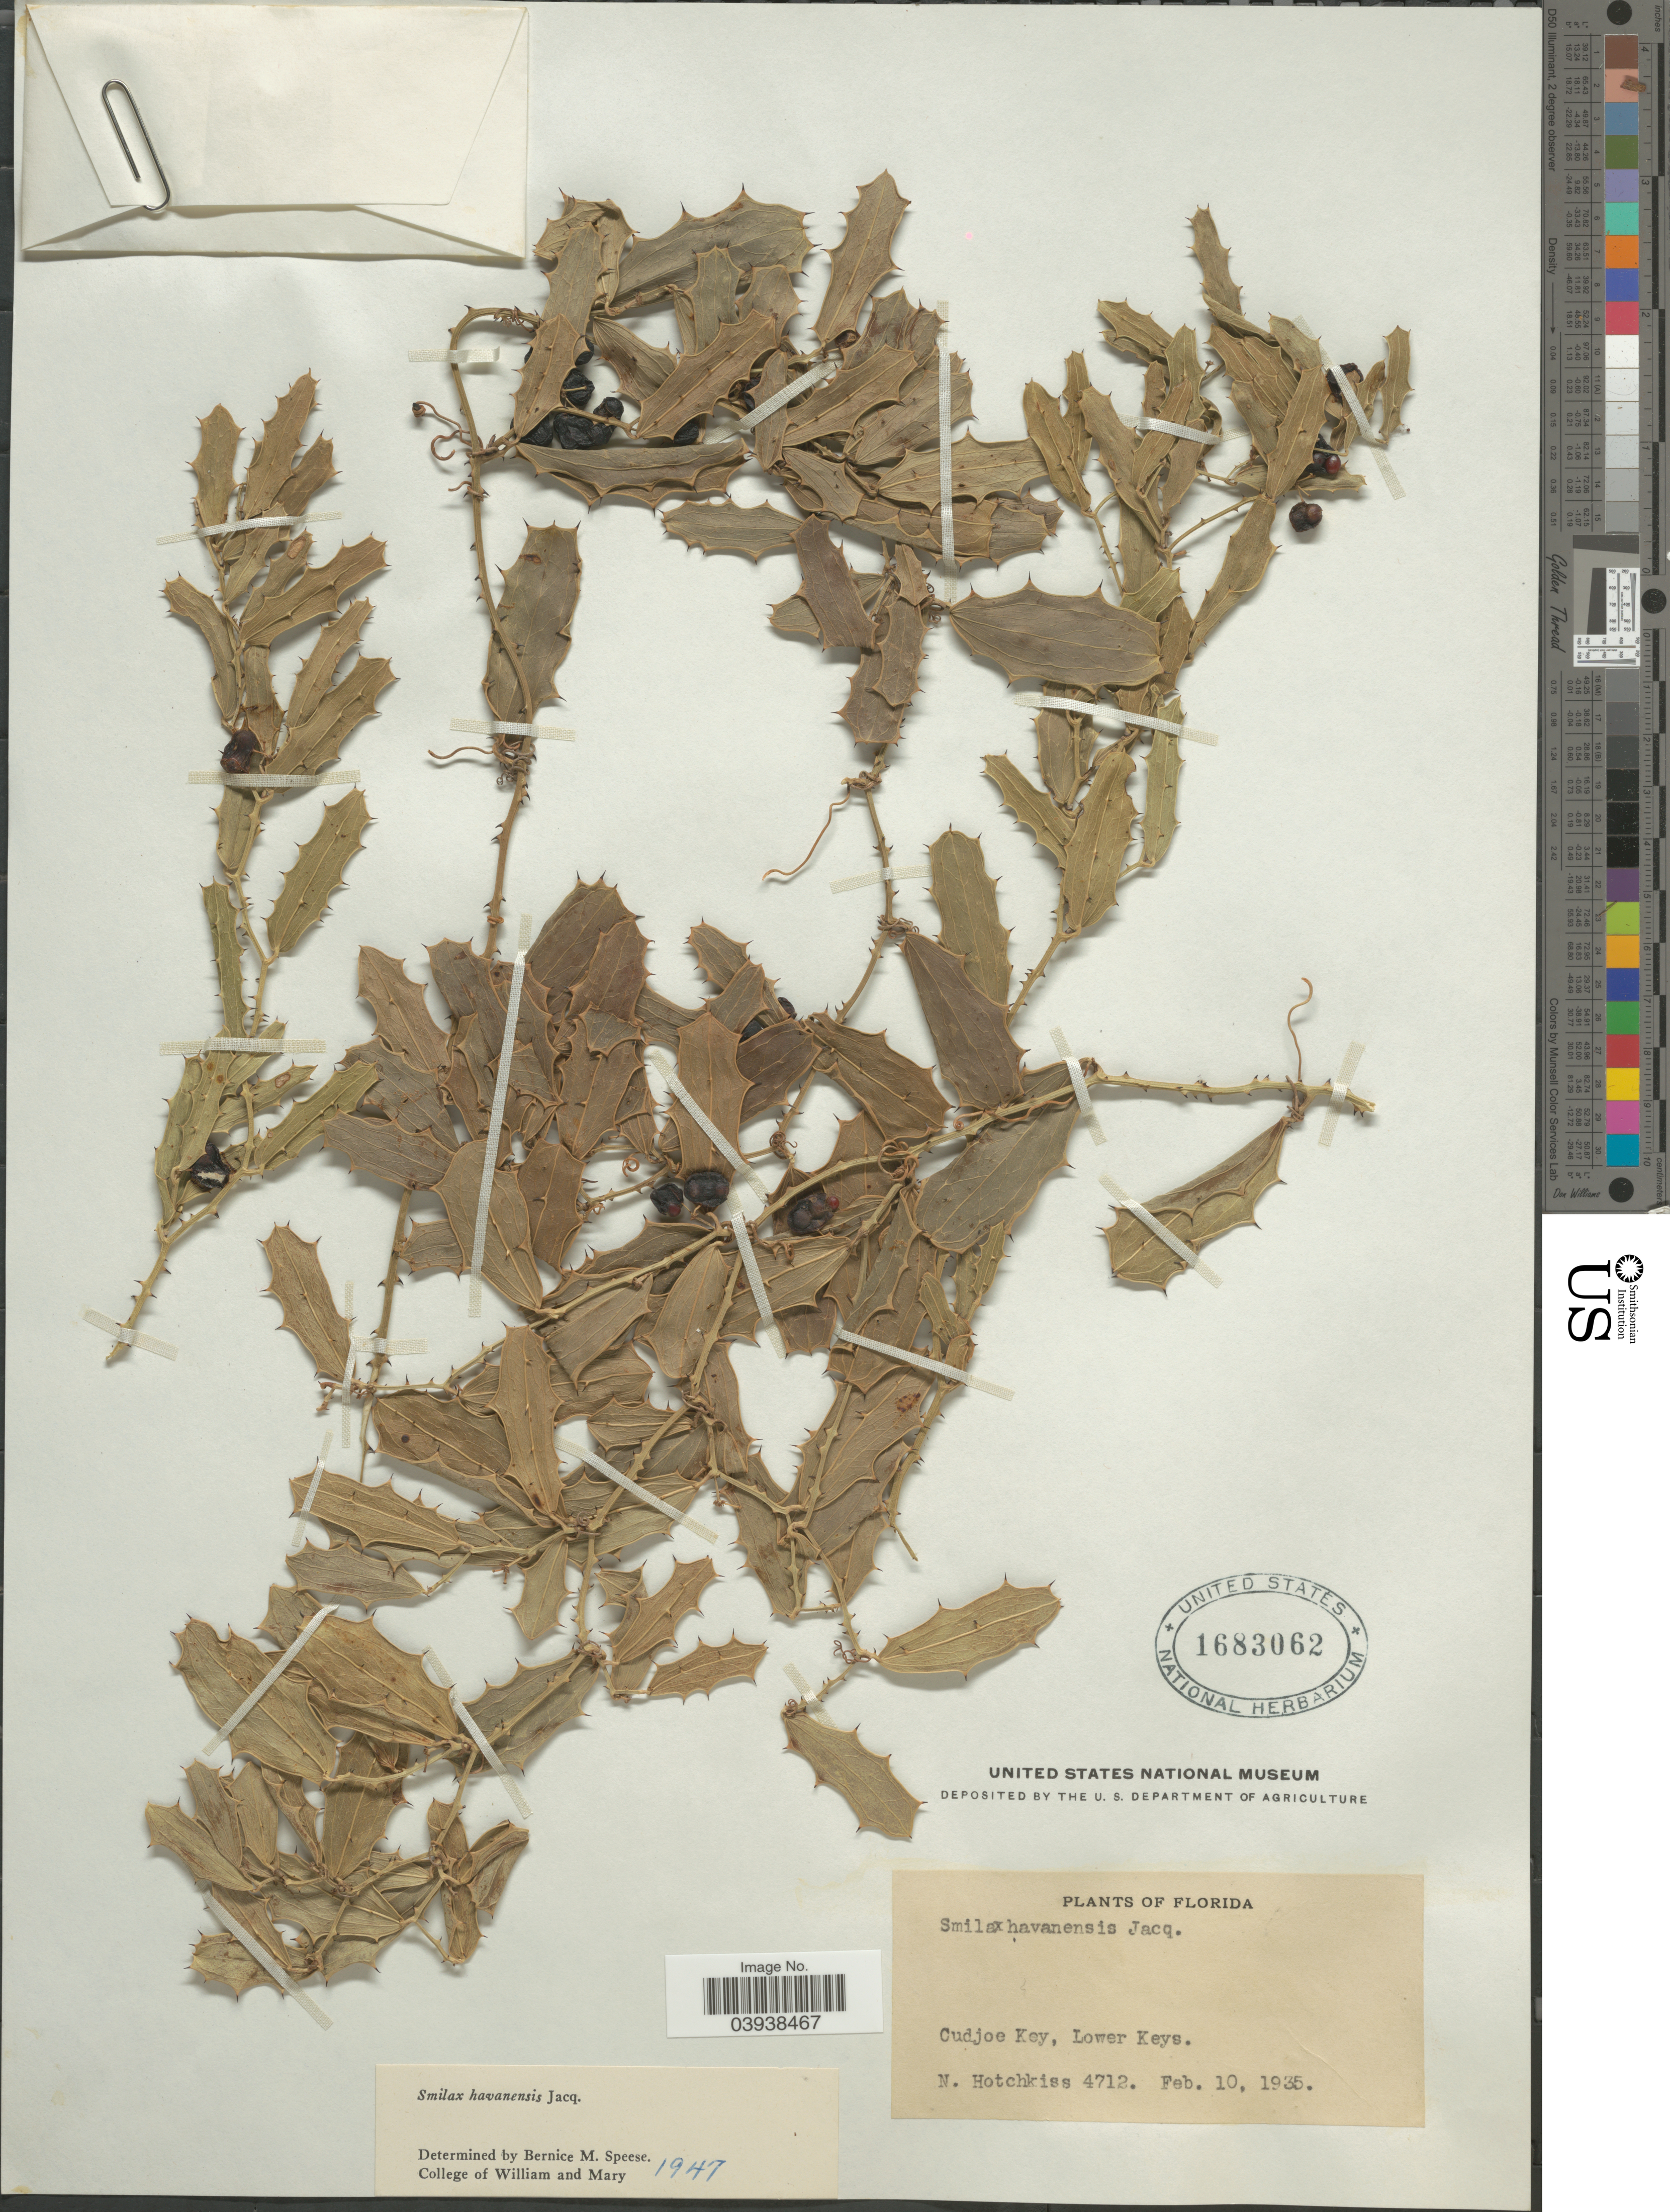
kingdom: Plantae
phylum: Tracheophyta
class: Liliopsida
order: Liliales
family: Smilacaceae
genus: Smilax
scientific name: Smilax havanensis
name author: Jacq.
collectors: N. Hotchkiss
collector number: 4712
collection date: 1935-02-10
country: United States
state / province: Florida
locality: Cudjoe Key, Lower Keys.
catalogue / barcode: US 1683062